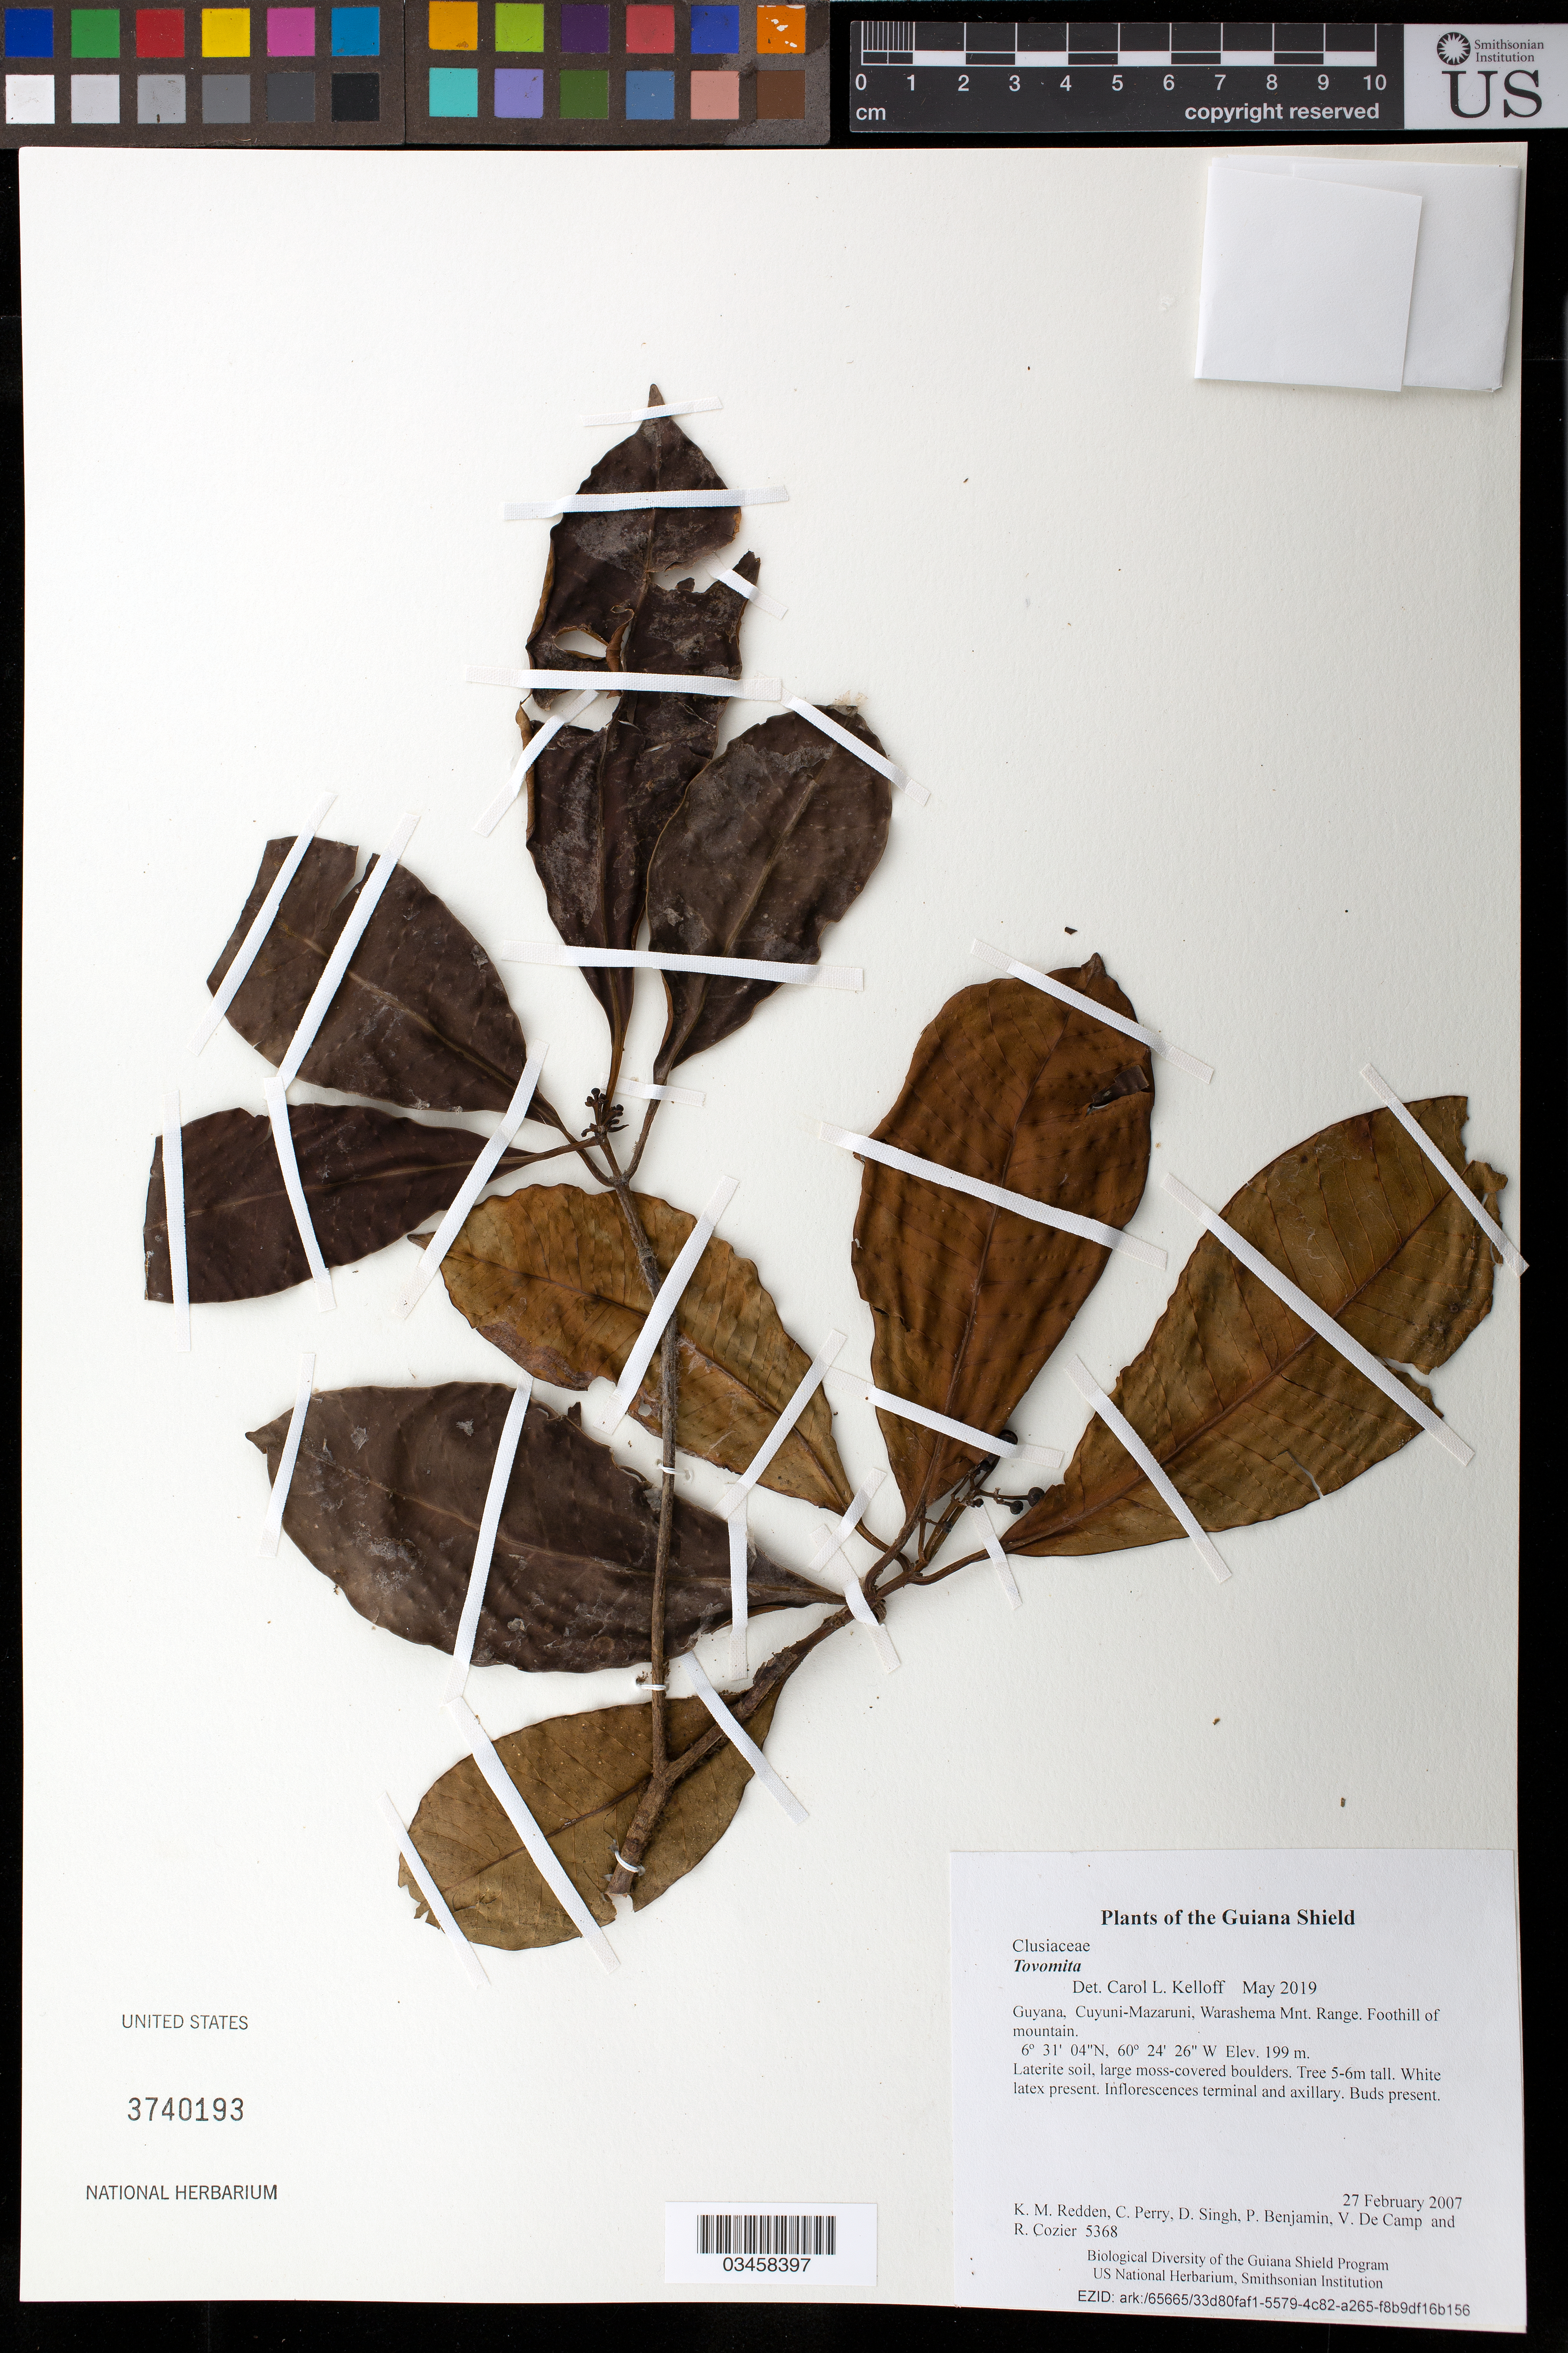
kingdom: Plantae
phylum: Tracheophyta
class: Magnoliopsida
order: Malpighiales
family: Clusiaceae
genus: Tovomita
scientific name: Tovomita sp.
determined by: Kelloff, Carol L.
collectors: K. M. Redden, C. Perry, D. Singh, P. Benjamin, V. De Camp & R. Cozier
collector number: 5368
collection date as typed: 27 February 2007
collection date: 2007-02-27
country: Guyana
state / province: Cuyuni-Mazaruni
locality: Warashema Mnt. Range. Foothill of mountain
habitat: Laterite soil, large moss-covered boulders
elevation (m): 199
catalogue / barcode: US 3740193